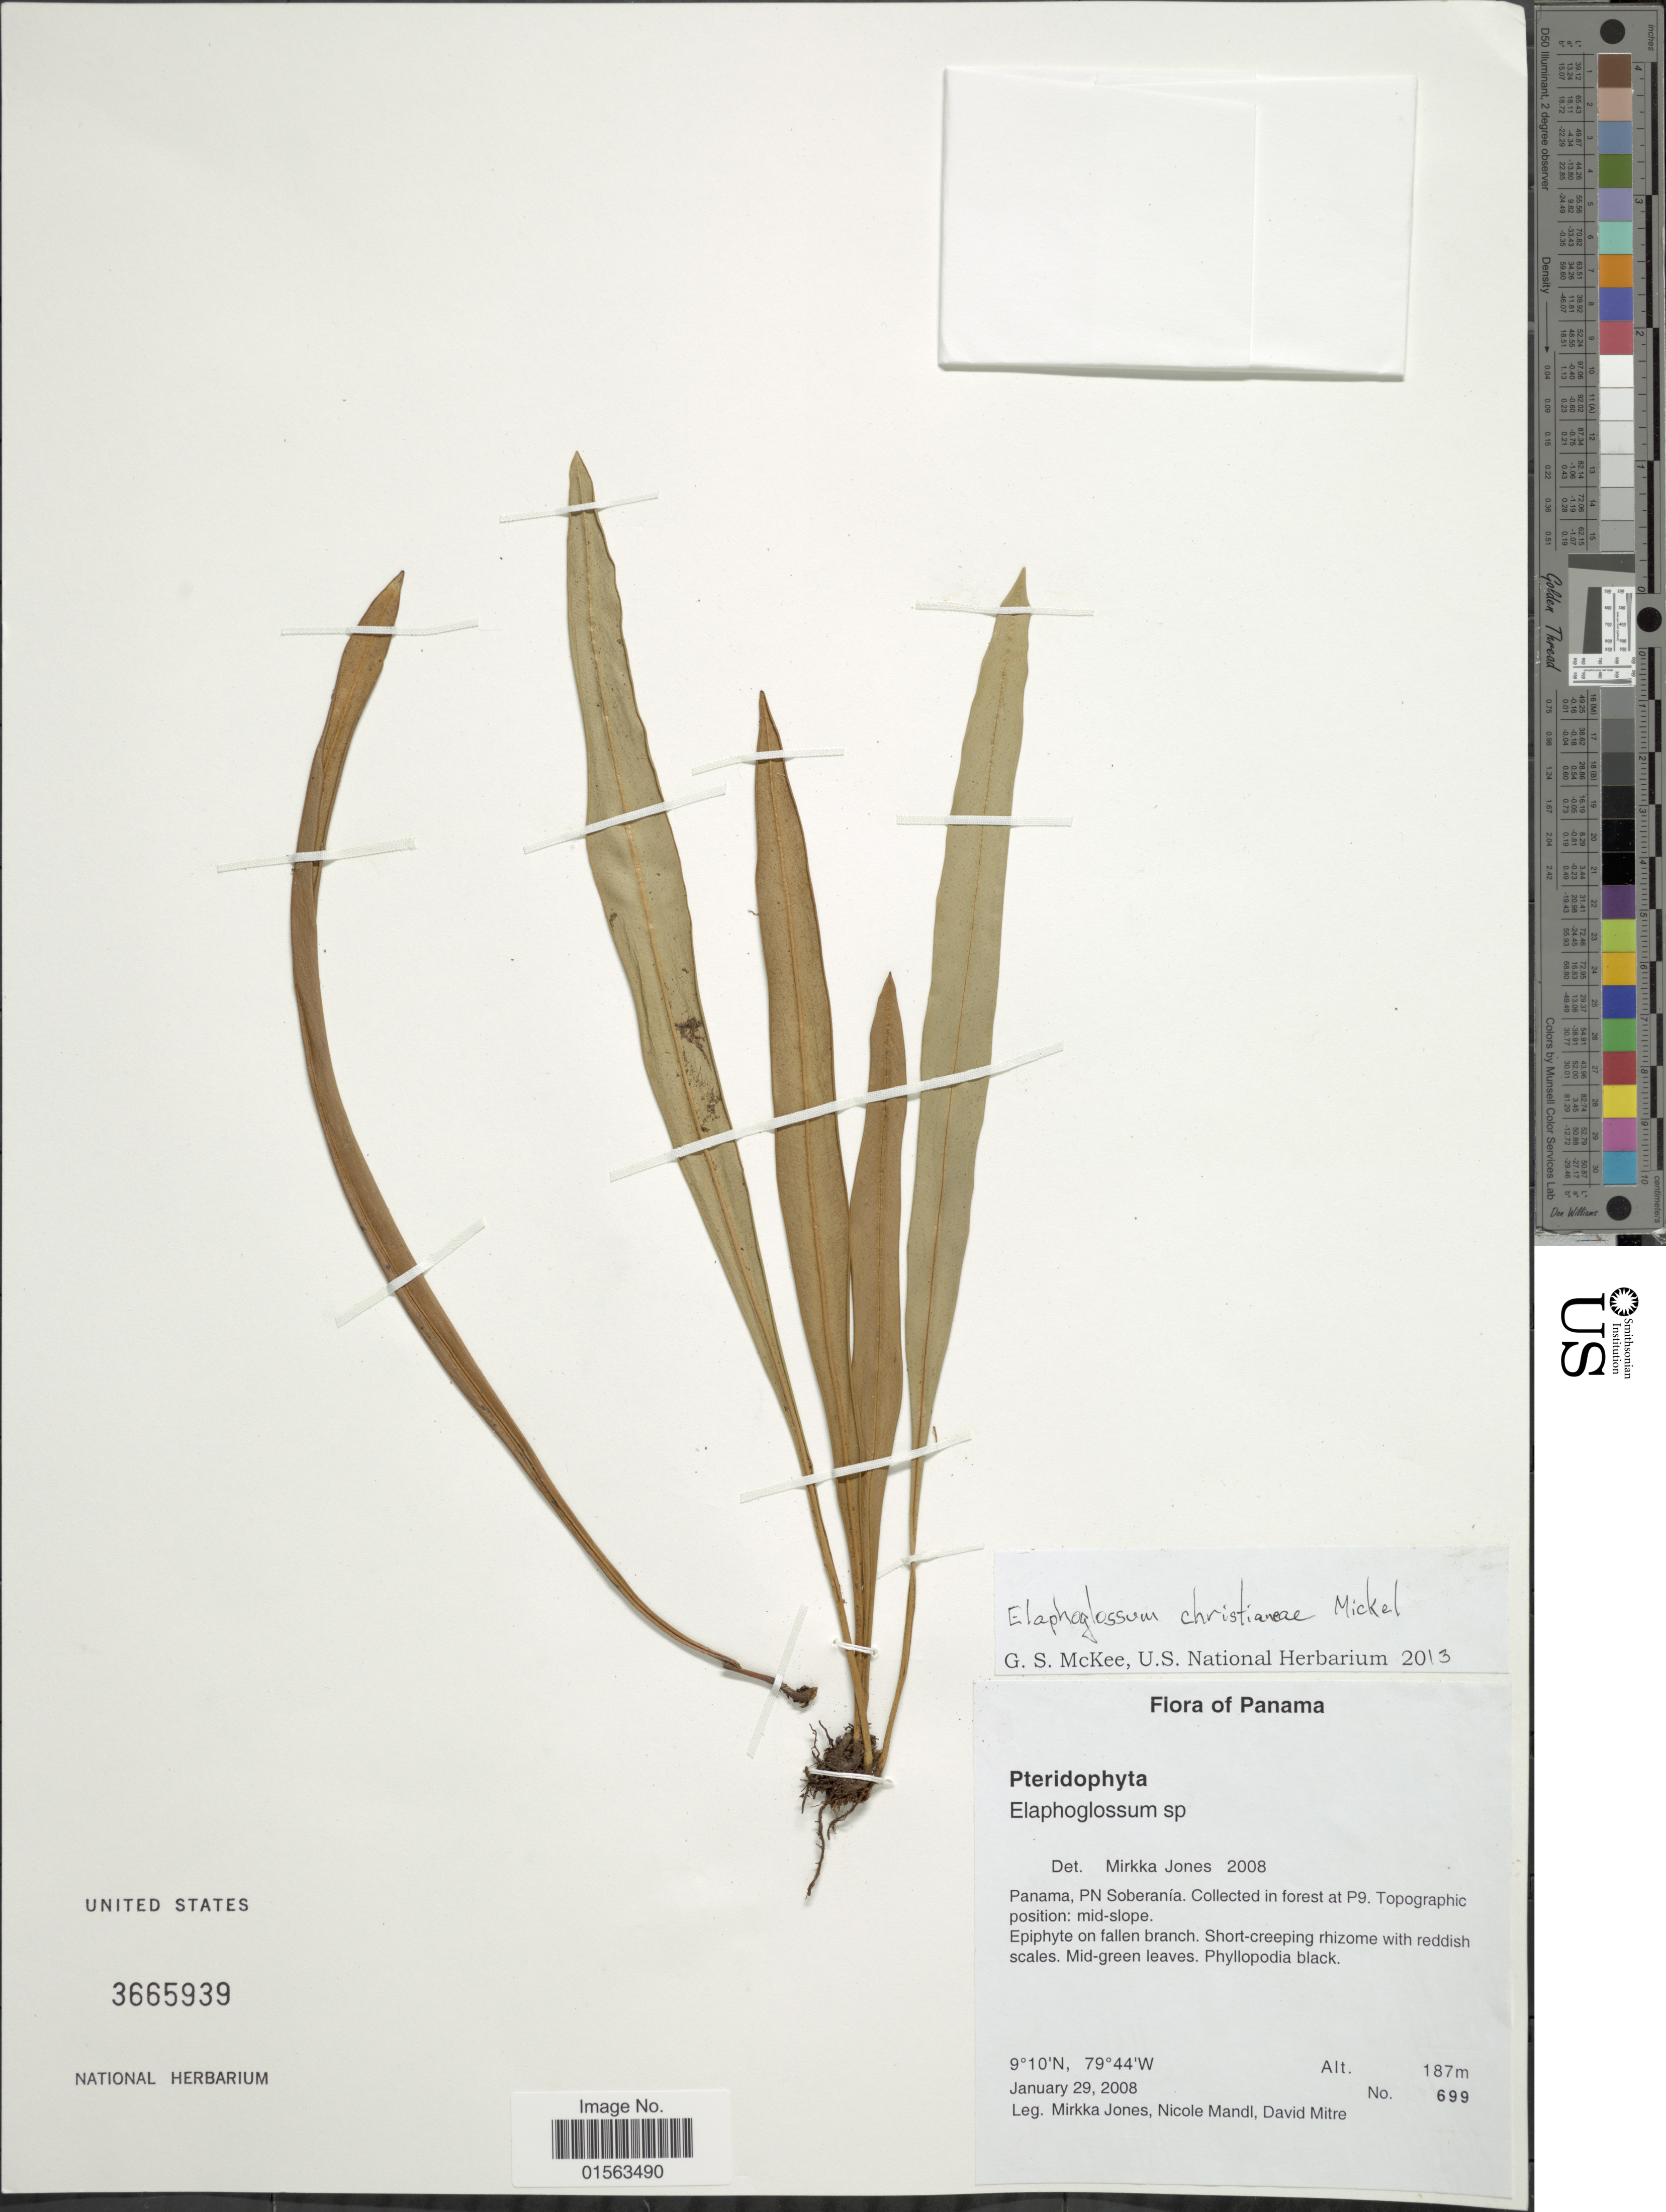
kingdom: Plantae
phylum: Tracheophyta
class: Polypodiopsida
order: Polypodiales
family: Dryopteridaceae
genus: Elaphoglossum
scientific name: Elaphoglossum christianeae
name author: Mickel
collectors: M. Jones, N. Mandl & D. Mitre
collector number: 699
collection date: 2008-01-29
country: Panama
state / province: Panamá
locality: Panama, PN Soberania, forest at P9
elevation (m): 187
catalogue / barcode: US 3665939